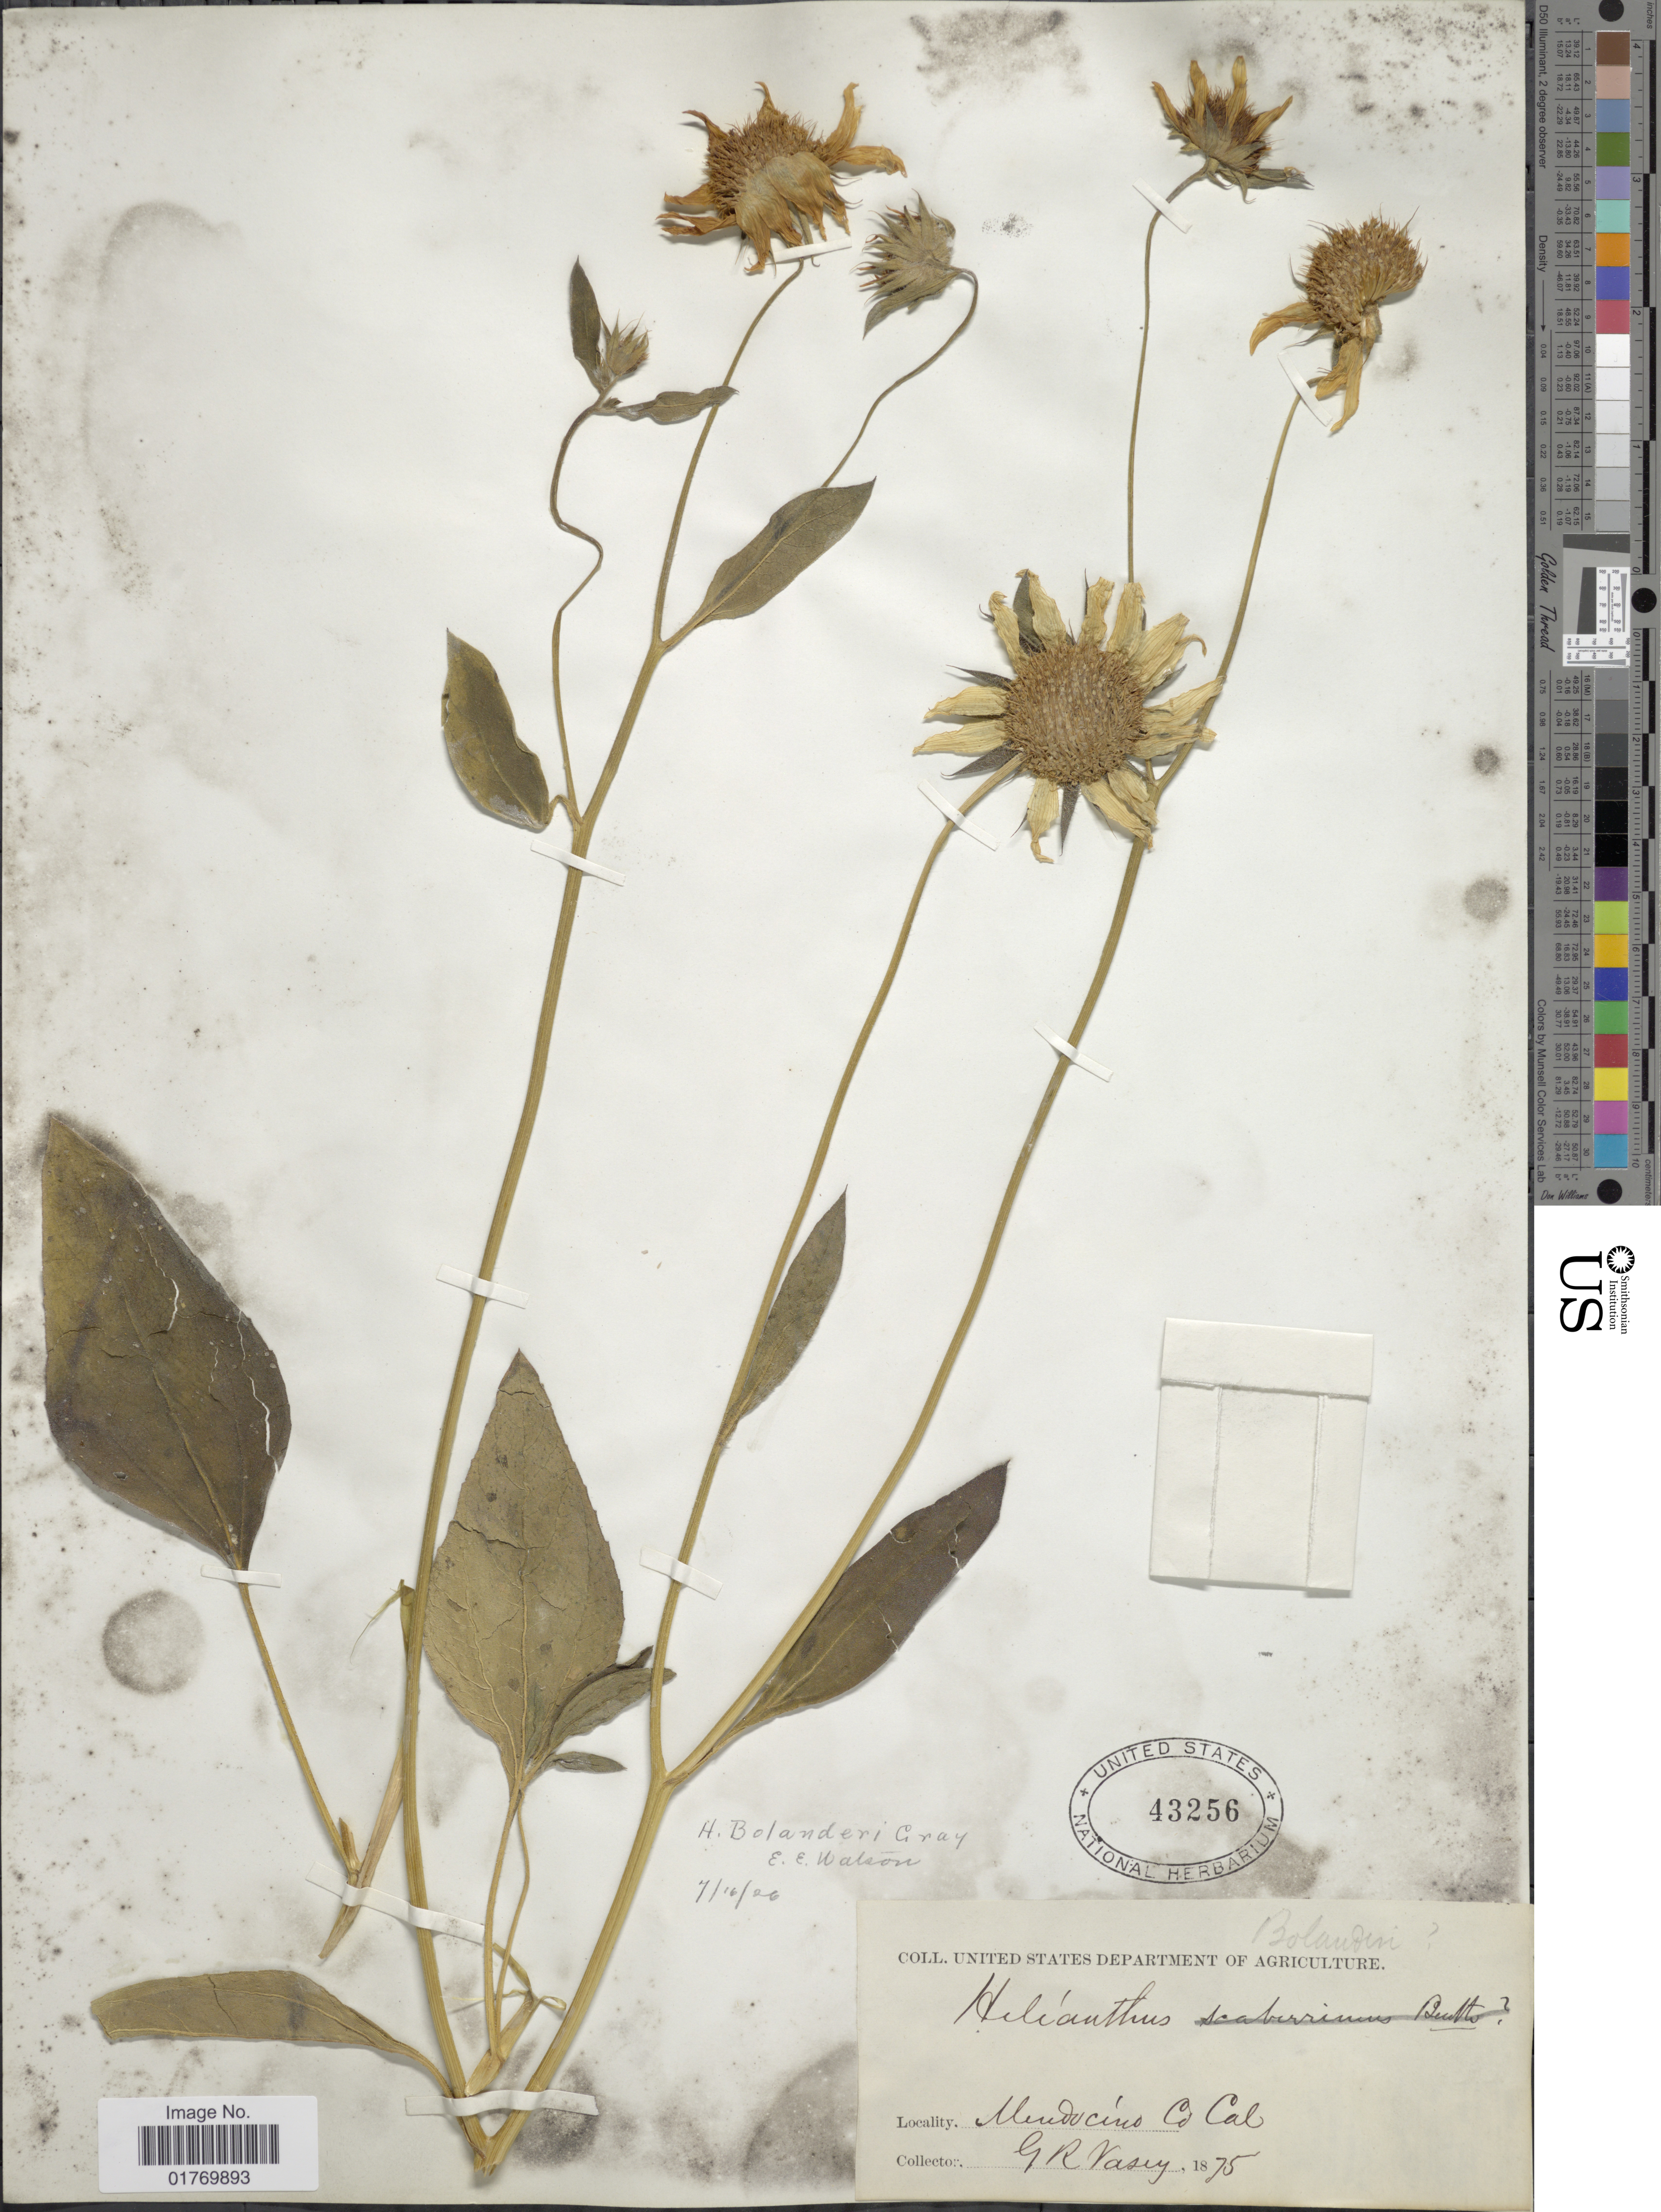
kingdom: Plantae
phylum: Tracheophyta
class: Magnoliopsida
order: Asterales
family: Asteraceae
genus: Helianthus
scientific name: Helianthus bolanderi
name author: A. Gray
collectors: G. R. Vasey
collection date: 1875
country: United States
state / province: California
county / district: Mendocino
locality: Mendocino Co.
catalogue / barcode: US 43256